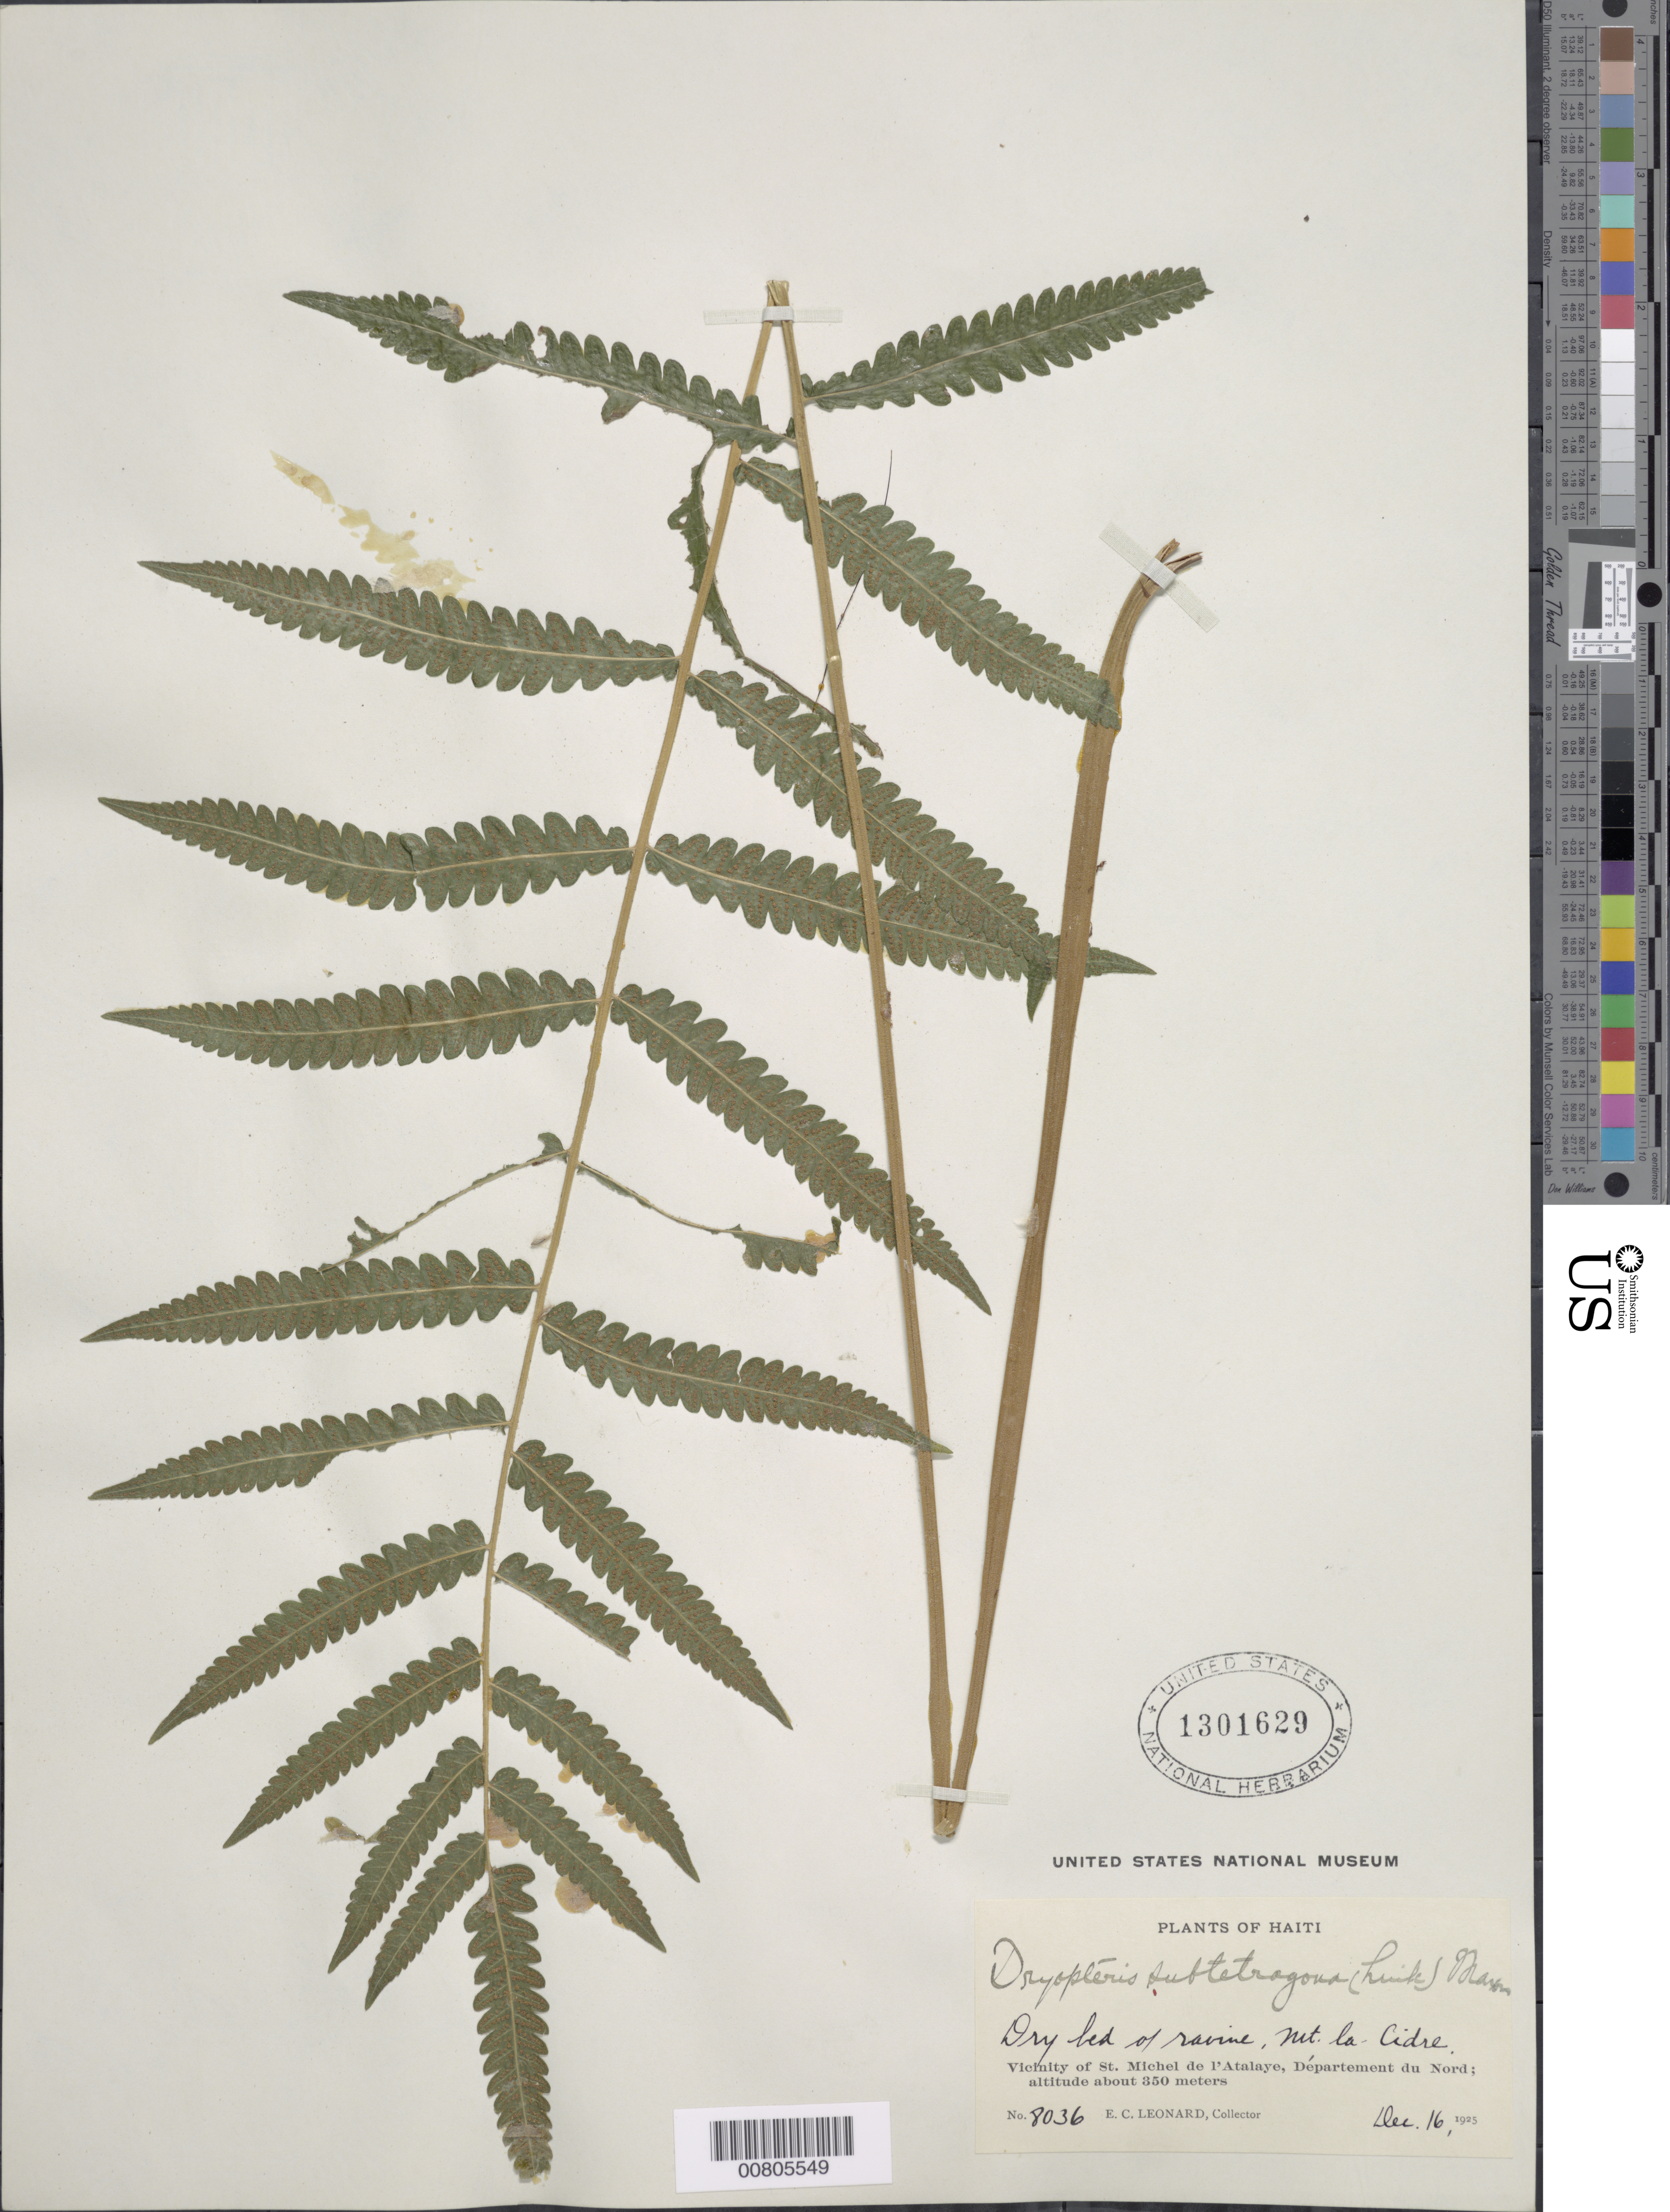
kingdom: Plantae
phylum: Tracheophyta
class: Polypodiopsida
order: Polypodiales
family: Thelypteridaceae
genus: Goniopteris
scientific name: Goniopteris subtetragona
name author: (Link) Vareschi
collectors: E. C. Leonard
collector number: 8036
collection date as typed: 16 Dec 1925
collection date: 1925-12-16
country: Haiti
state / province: Nord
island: Hispaniola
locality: St. Michel de l'Atalaye, Mt. La Cidre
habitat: Dry bed of ravine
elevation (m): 350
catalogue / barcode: US 1301629